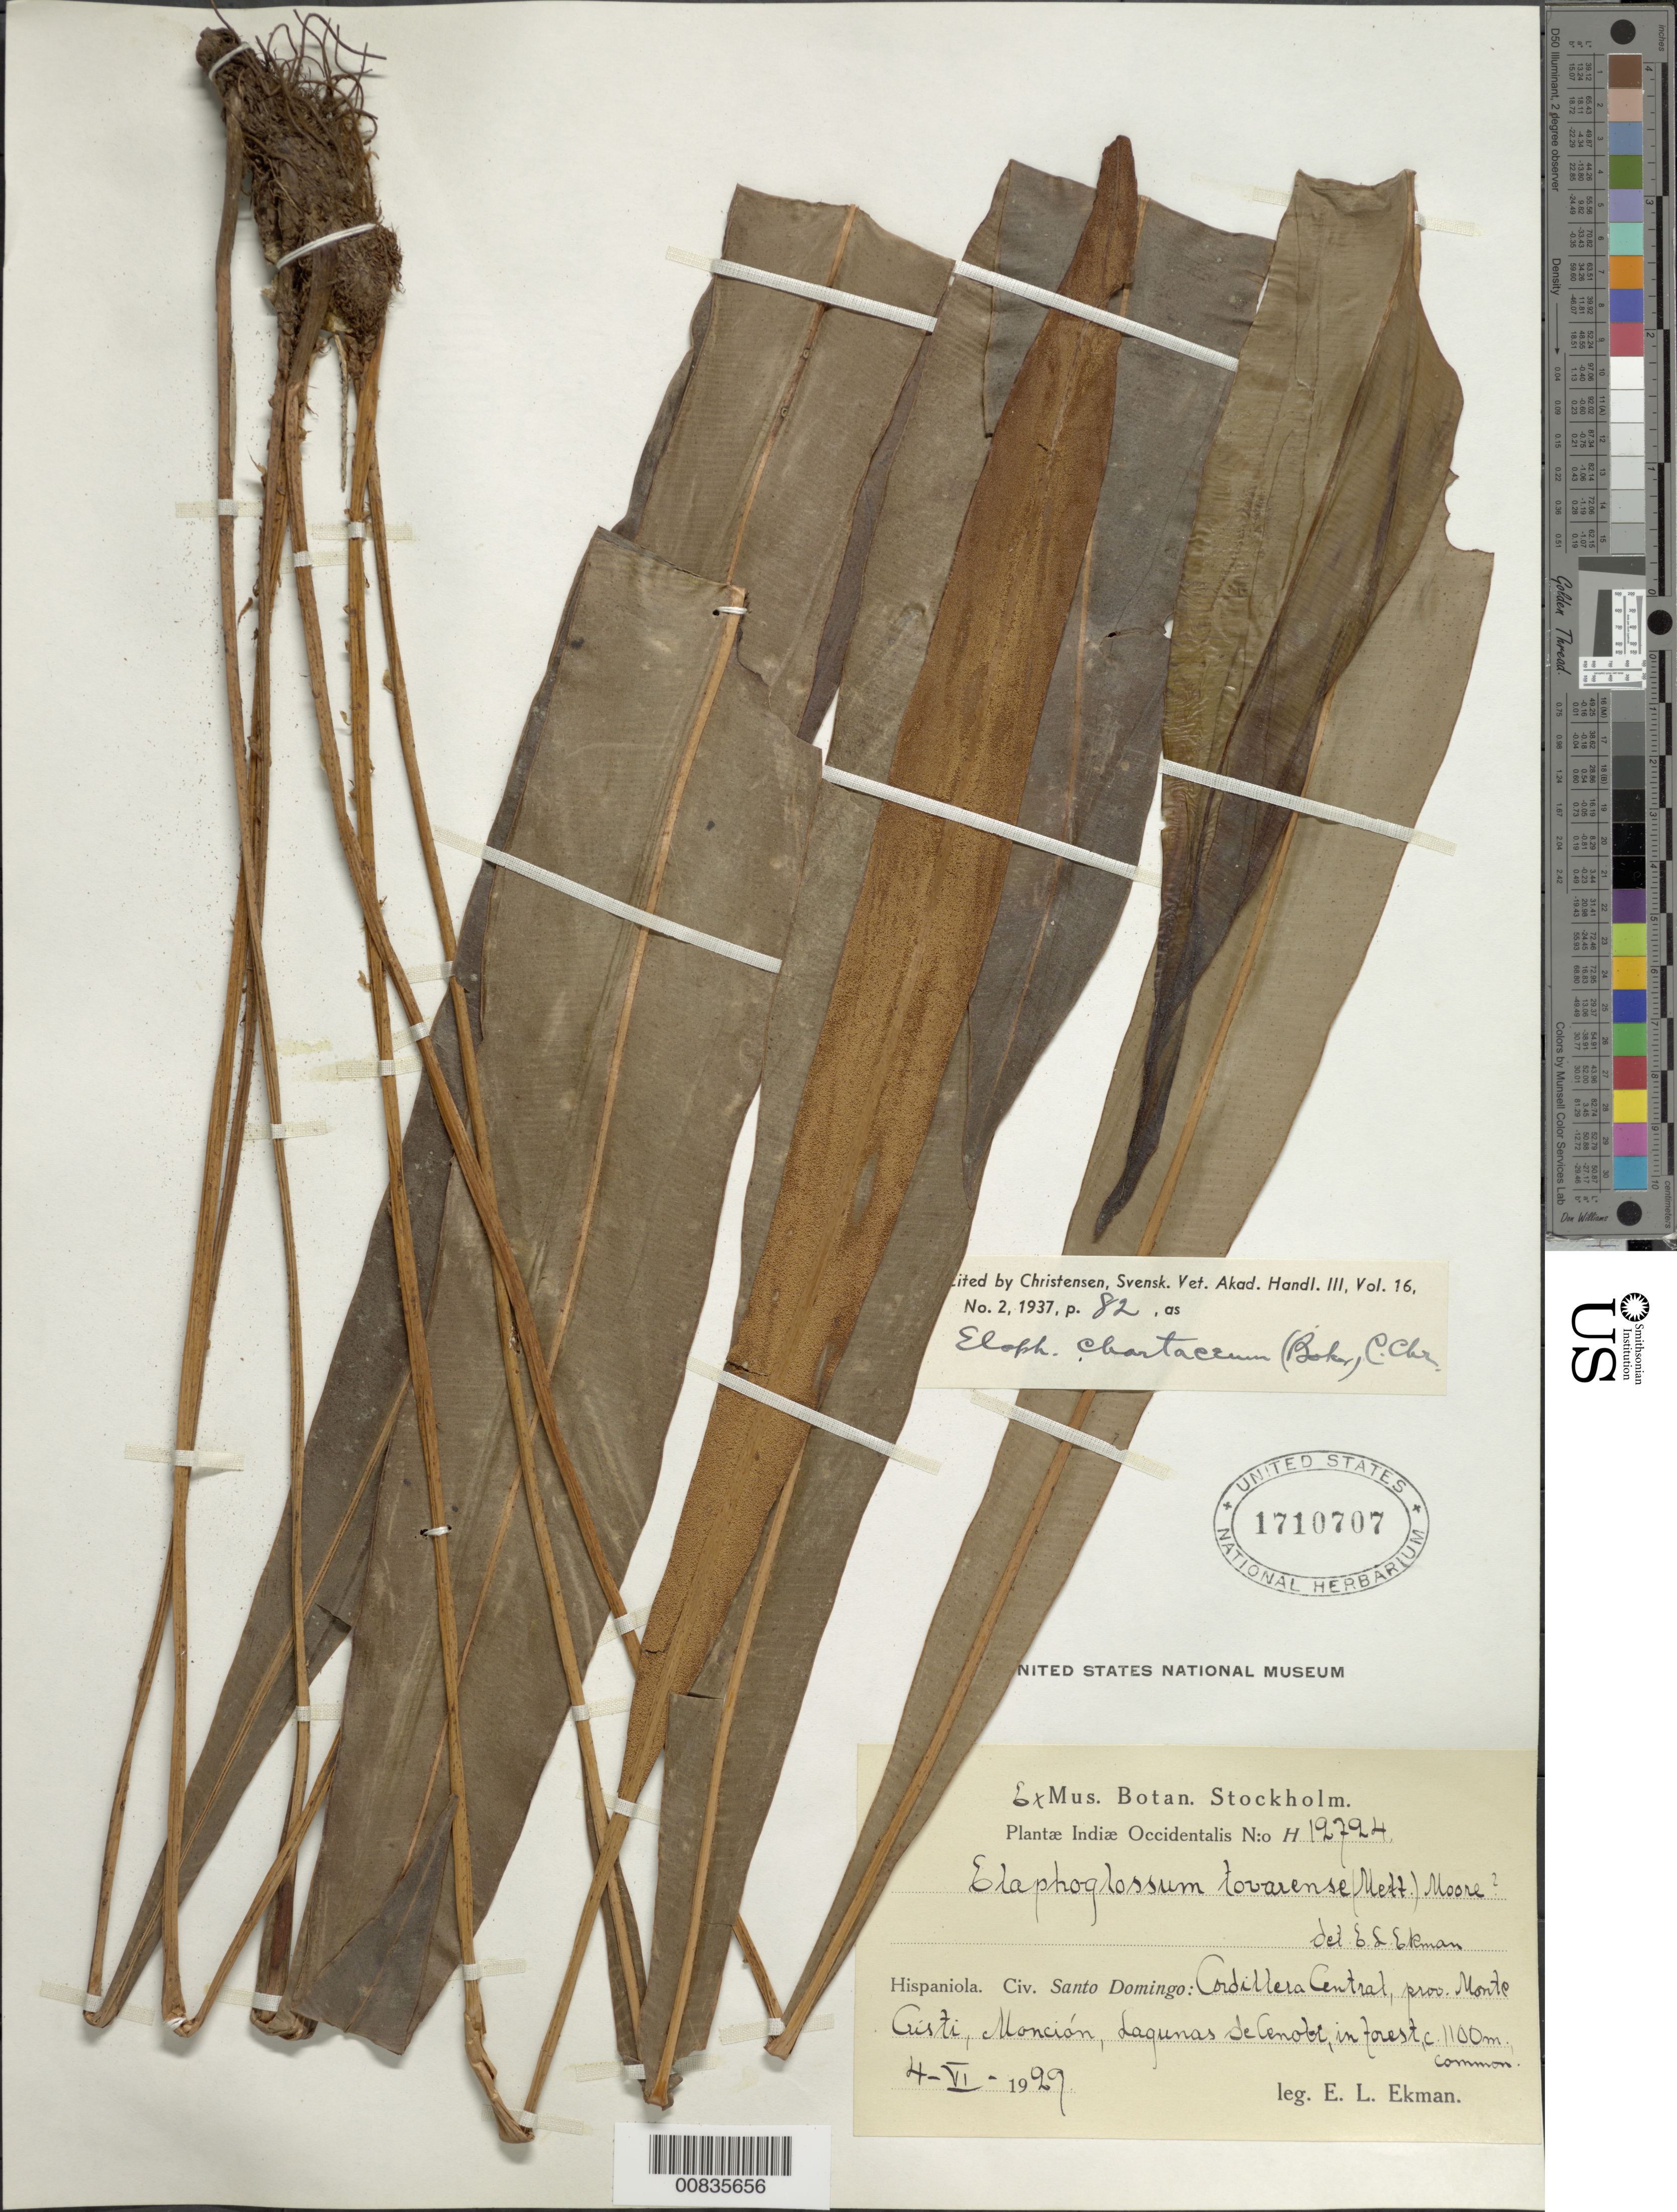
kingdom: Plantae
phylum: Tracheophyta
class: Polypodiopsida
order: Polypodiales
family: Dryopteridaceae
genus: Elaphoglossum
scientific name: Elaphoglossum chartaceum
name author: (Baker ex Jenman) C. Chr.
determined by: Christensen, C. F. A.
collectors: E. L. Ekman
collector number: H 12724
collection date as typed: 04 Jun 1929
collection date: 1929-06-04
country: Dominican Republic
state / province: Monte Cristi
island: Hispaniola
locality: Cordillera Central, Monción, Lagunas de Cenobi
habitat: Forest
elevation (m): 1100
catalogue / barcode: US 1710707